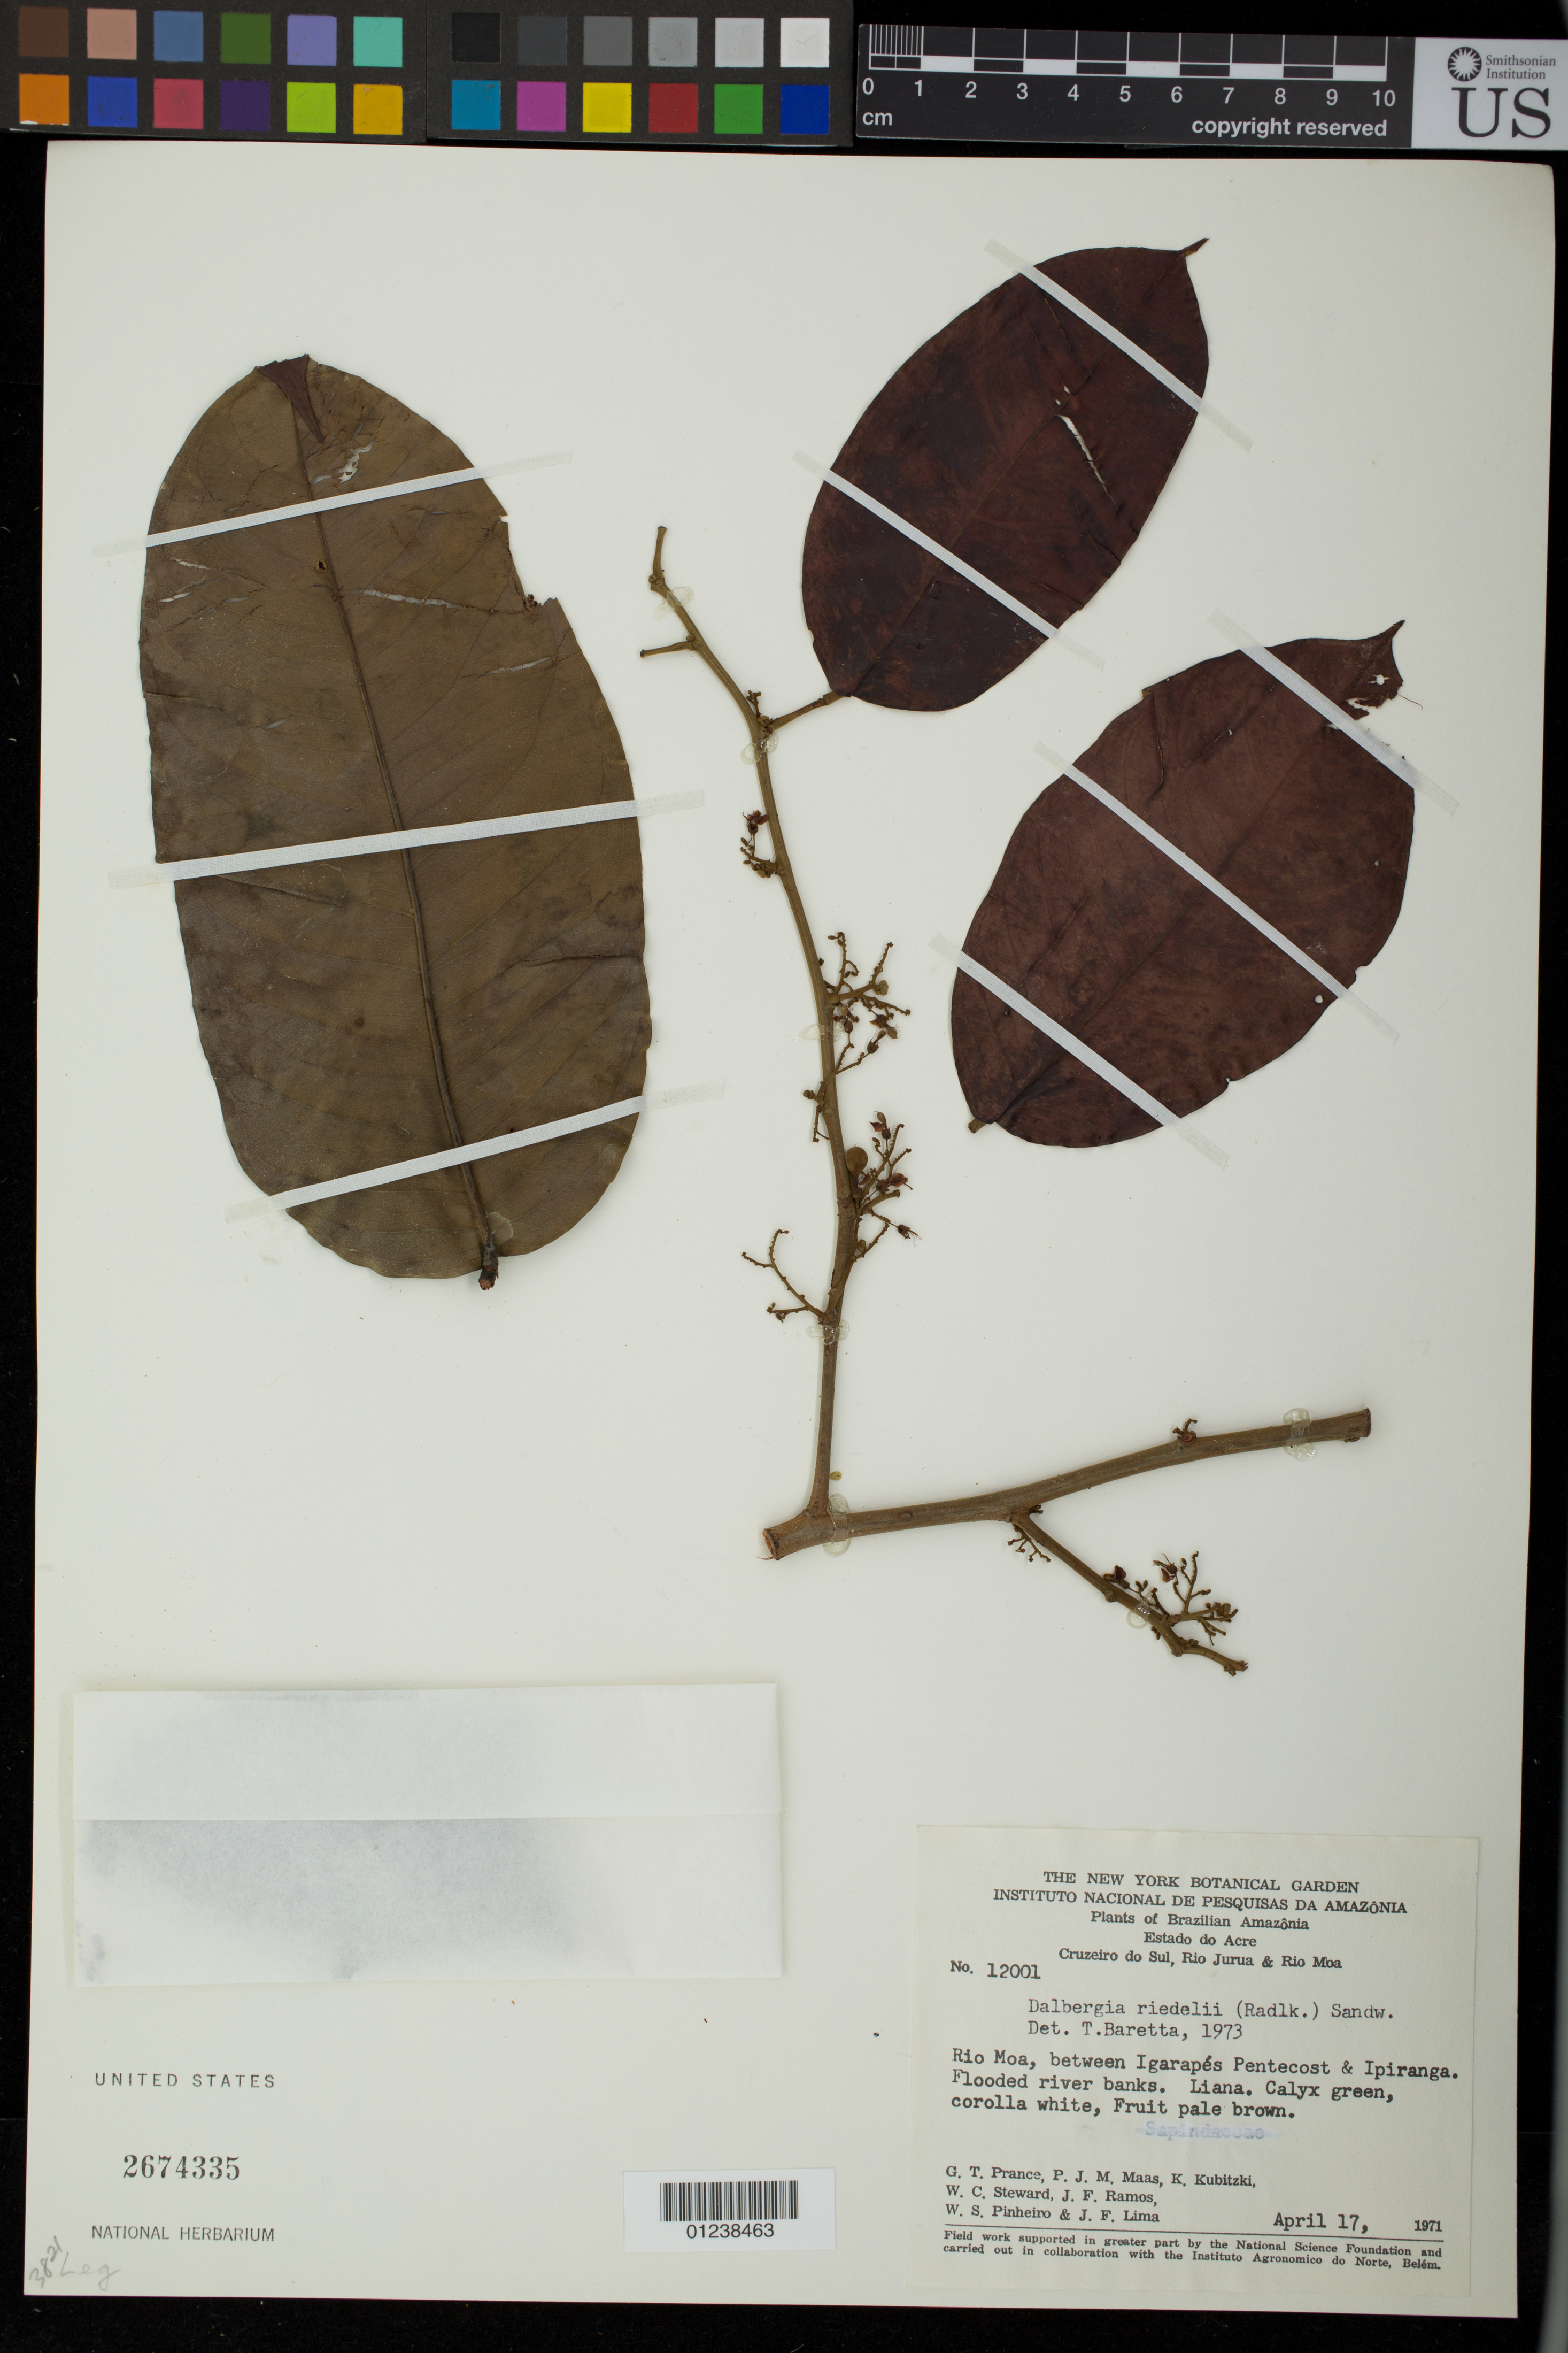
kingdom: Plantae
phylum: Tracheophyta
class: Magnoliopsida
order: Fabales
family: Fabaceae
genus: Dalbergia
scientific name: Dalbergia riedelii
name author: (Benth.) Sandwith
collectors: G. T. Prance, P. Maas, K. Kubitzki, W. C. Steward, J. F. Ramos, W. S. Pinheiro & J. F. Lima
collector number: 12001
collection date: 1971-04-17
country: Brazil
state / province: Acre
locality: Cruzeiro do Sul, Rio Jurua & Rio Moa.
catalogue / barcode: US 2674335